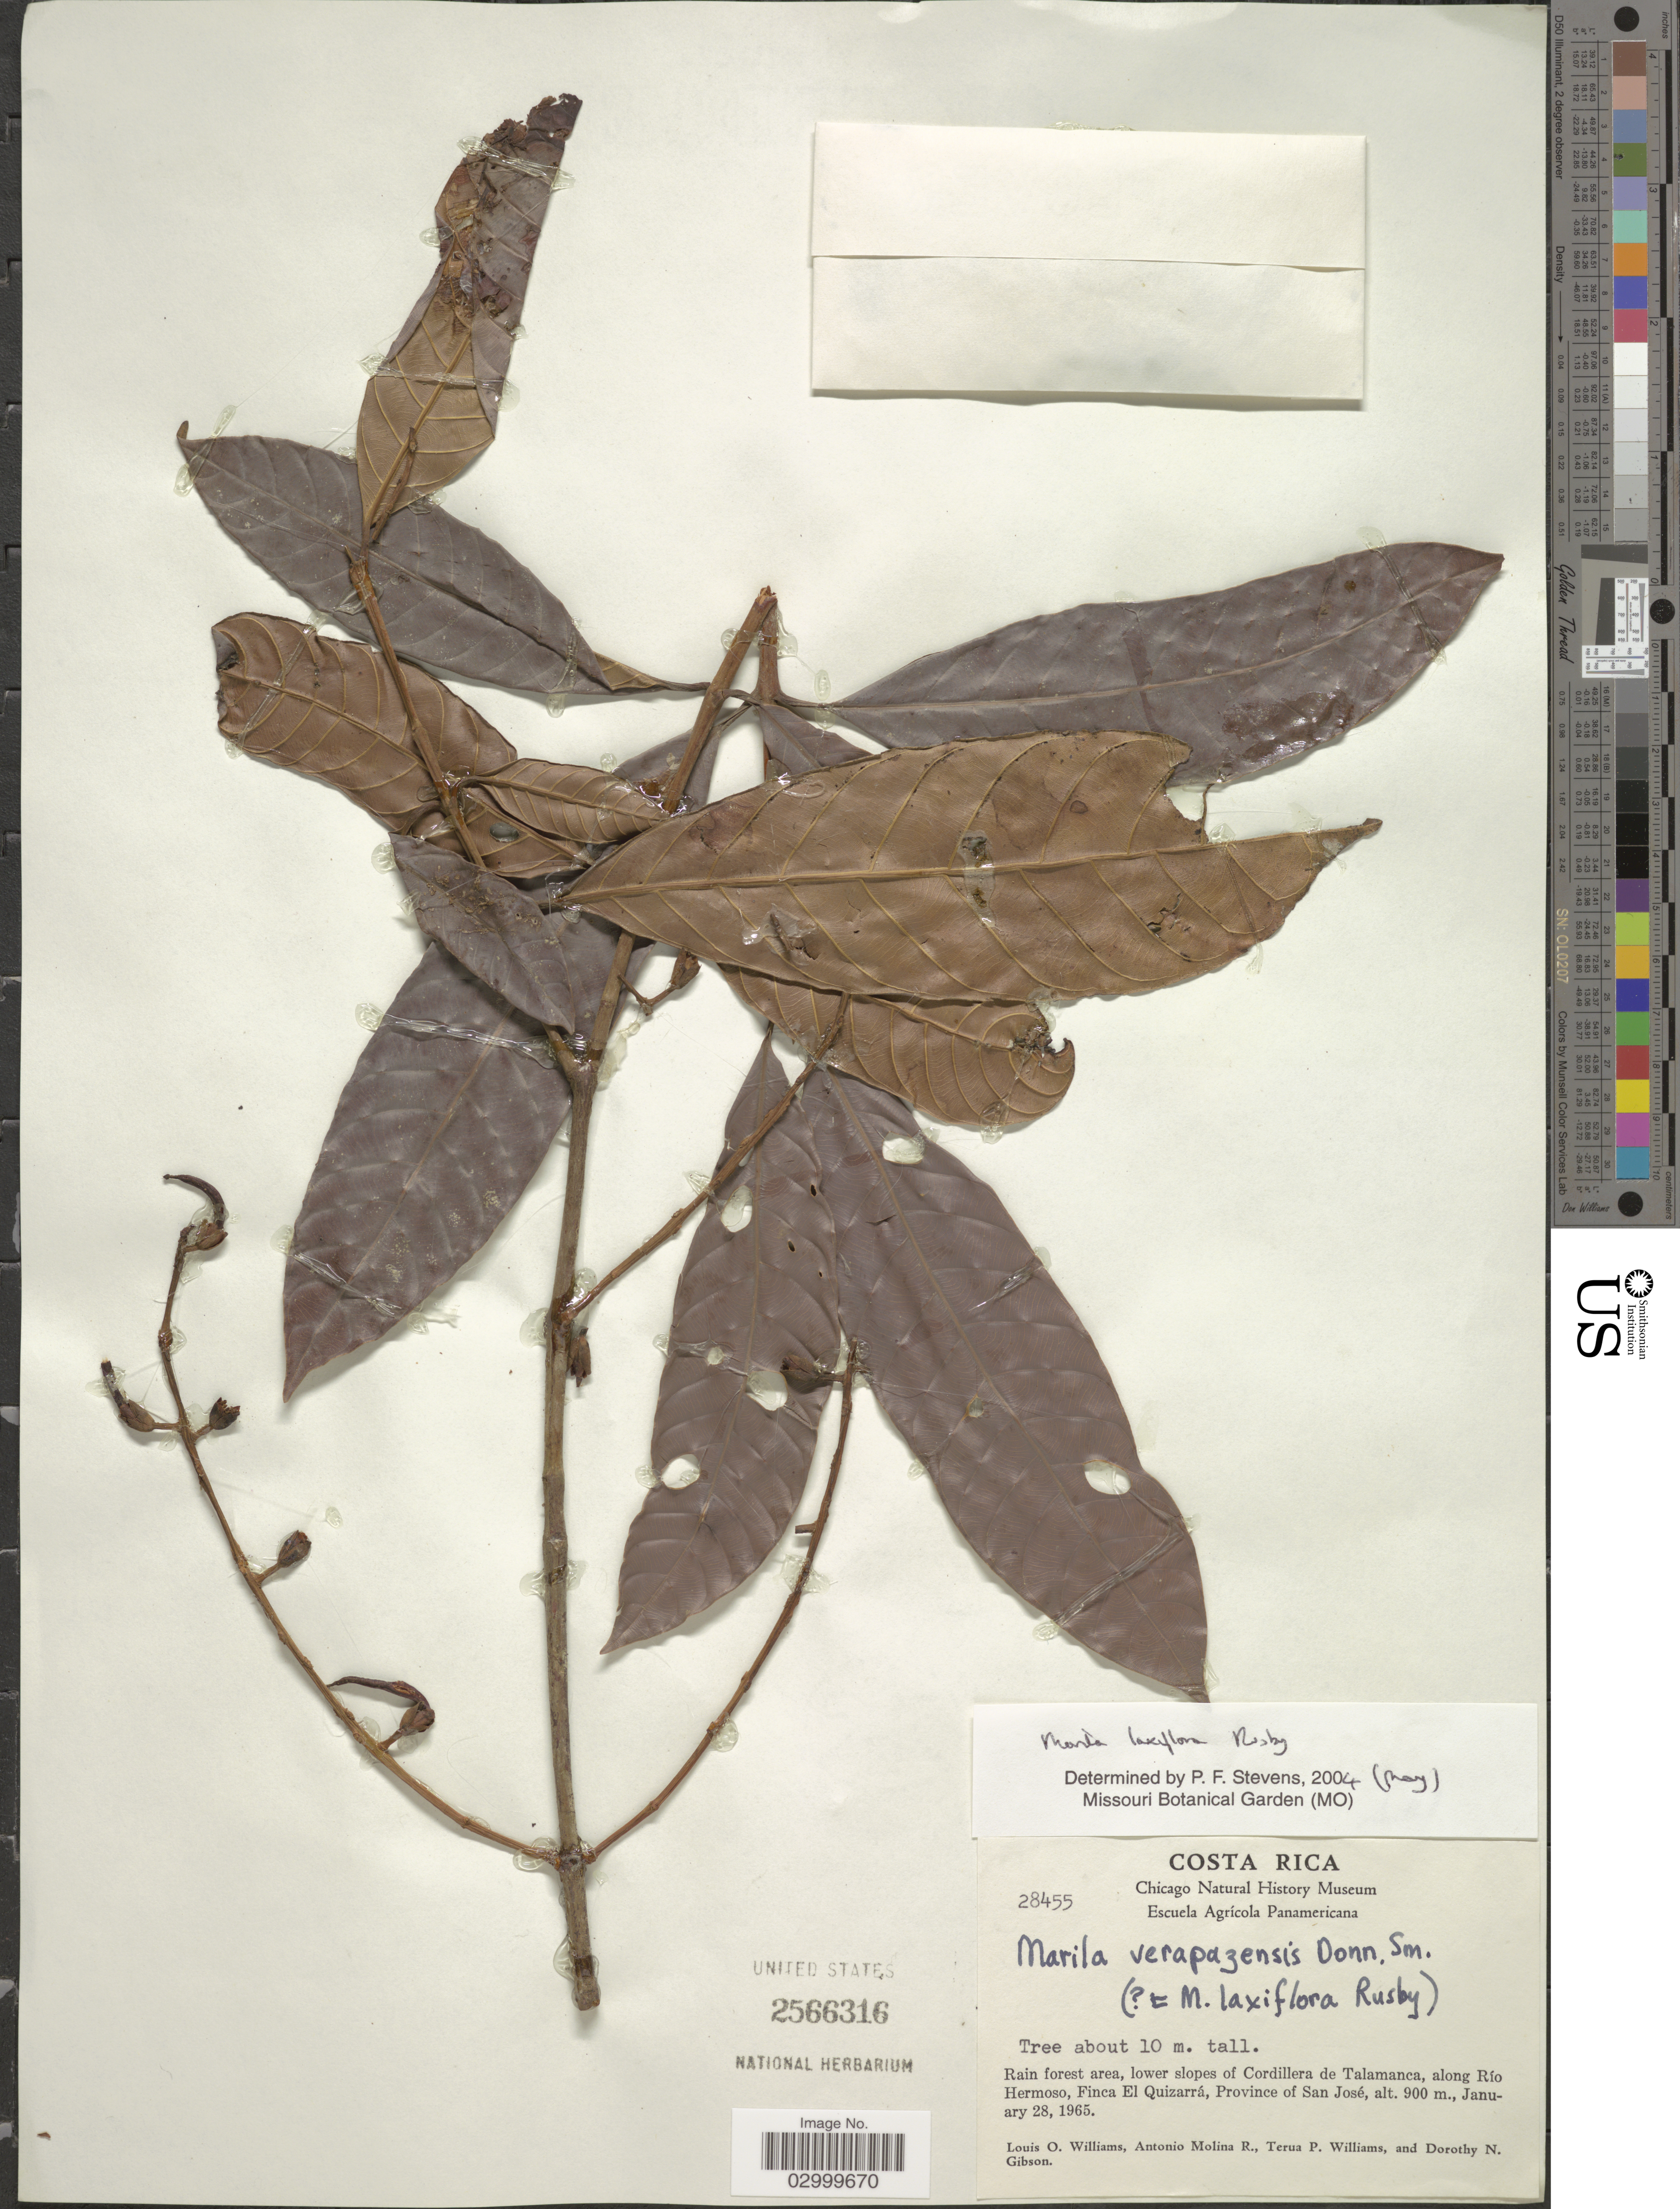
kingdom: Plantae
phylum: Tracheophyta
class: Magnoliopsida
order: Malpighiales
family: Calophyllaceae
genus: Marila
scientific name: Marila laxiflora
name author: Rusby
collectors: L. O. Williams, A. Molina R., T. Williams & D. N. Gibson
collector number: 28455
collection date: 1965-01-28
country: Costa Rica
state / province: San José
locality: Rain forest area, lower slopes of Cordillera de Talamanca, along Río Hermoso, Finca El Quizarrá.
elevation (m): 900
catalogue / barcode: US 2566316